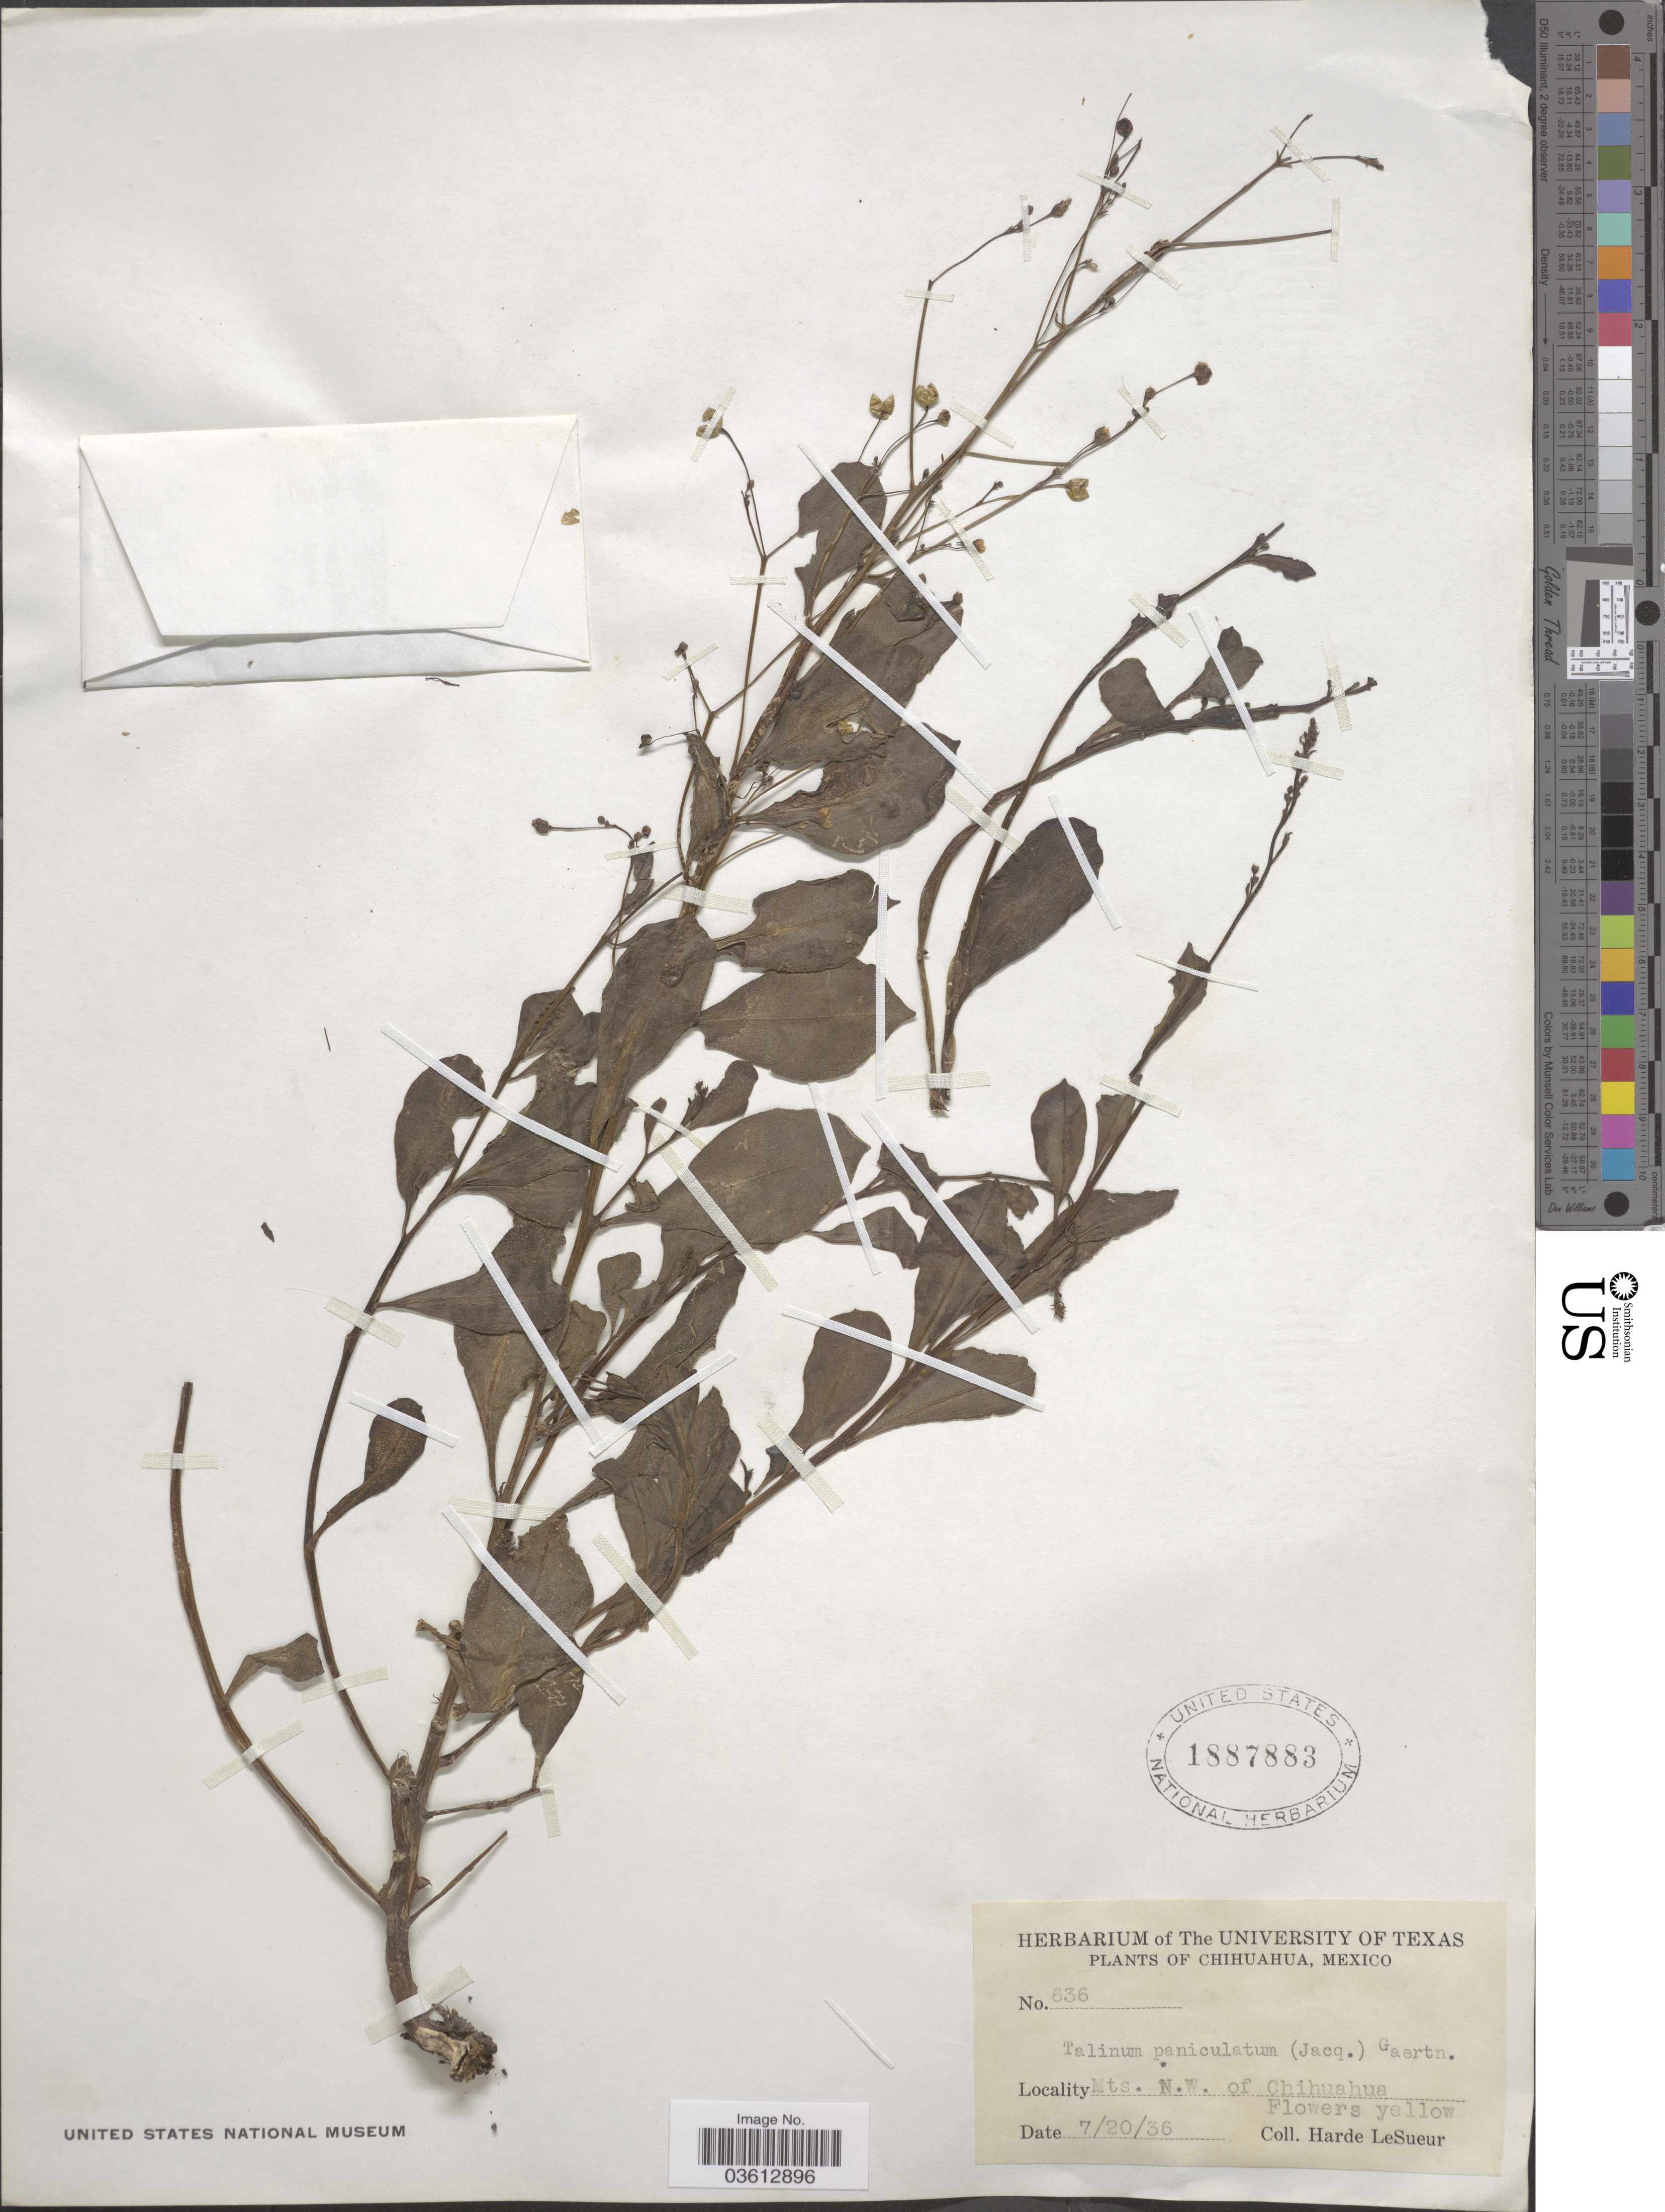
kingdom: Plantae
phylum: Tracheophyta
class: Magnoliopsida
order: Caryophyllales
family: Talinaceae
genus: Talinum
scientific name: Talinum paniculatum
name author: (Jacq.) Gaertn.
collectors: H. LeSueur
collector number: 636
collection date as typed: Transcribed d/m/y: 20/7/36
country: Mexico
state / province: Chihuahua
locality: Mts. N.W. of Chihuahua.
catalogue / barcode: US 1887883